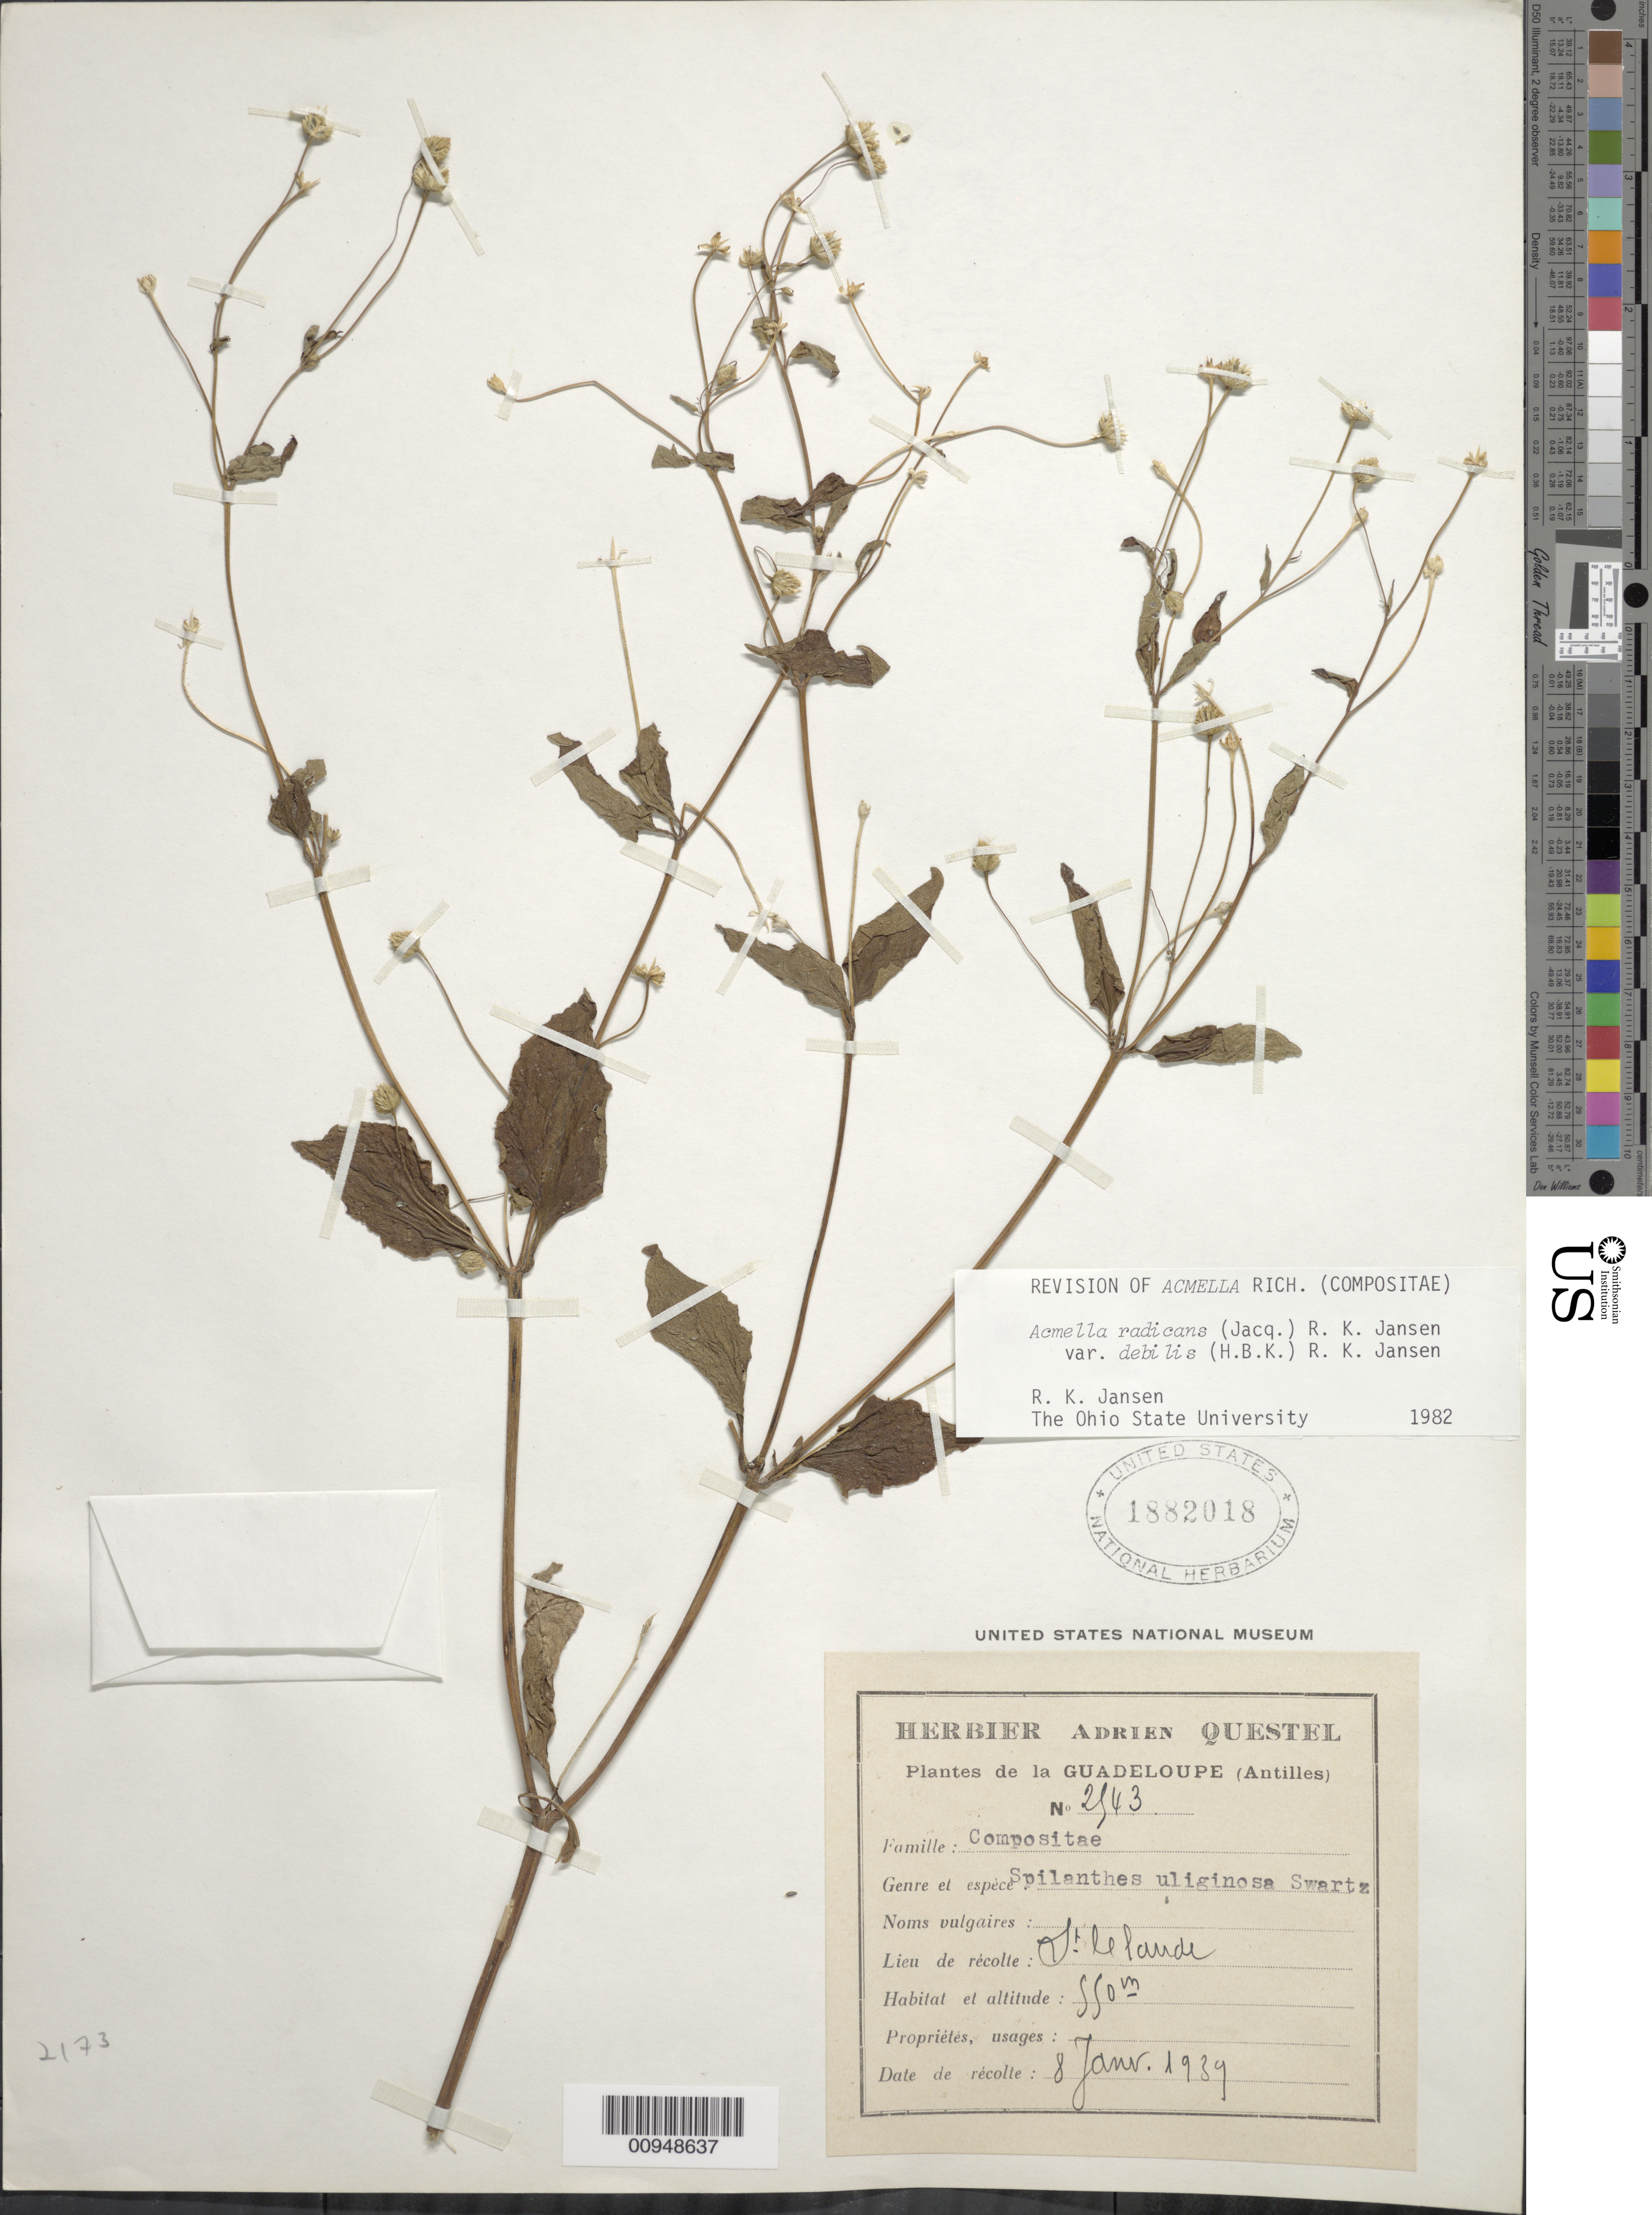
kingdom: Plantae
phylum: Tracheophyta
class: Magnoliopsida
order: Asterales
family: Asteraceae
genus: Acmella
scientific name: Acmella radicans var. debilis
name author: (Kunth) R.K. Jansen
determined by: Jansen, R. K.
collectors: A. Questel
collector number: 2543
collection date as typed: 08 Jan 1939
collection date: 1939-01-08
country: Guadeloupe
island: Basse Terre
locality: St. Claude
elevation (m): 550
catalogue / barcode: US 1882018